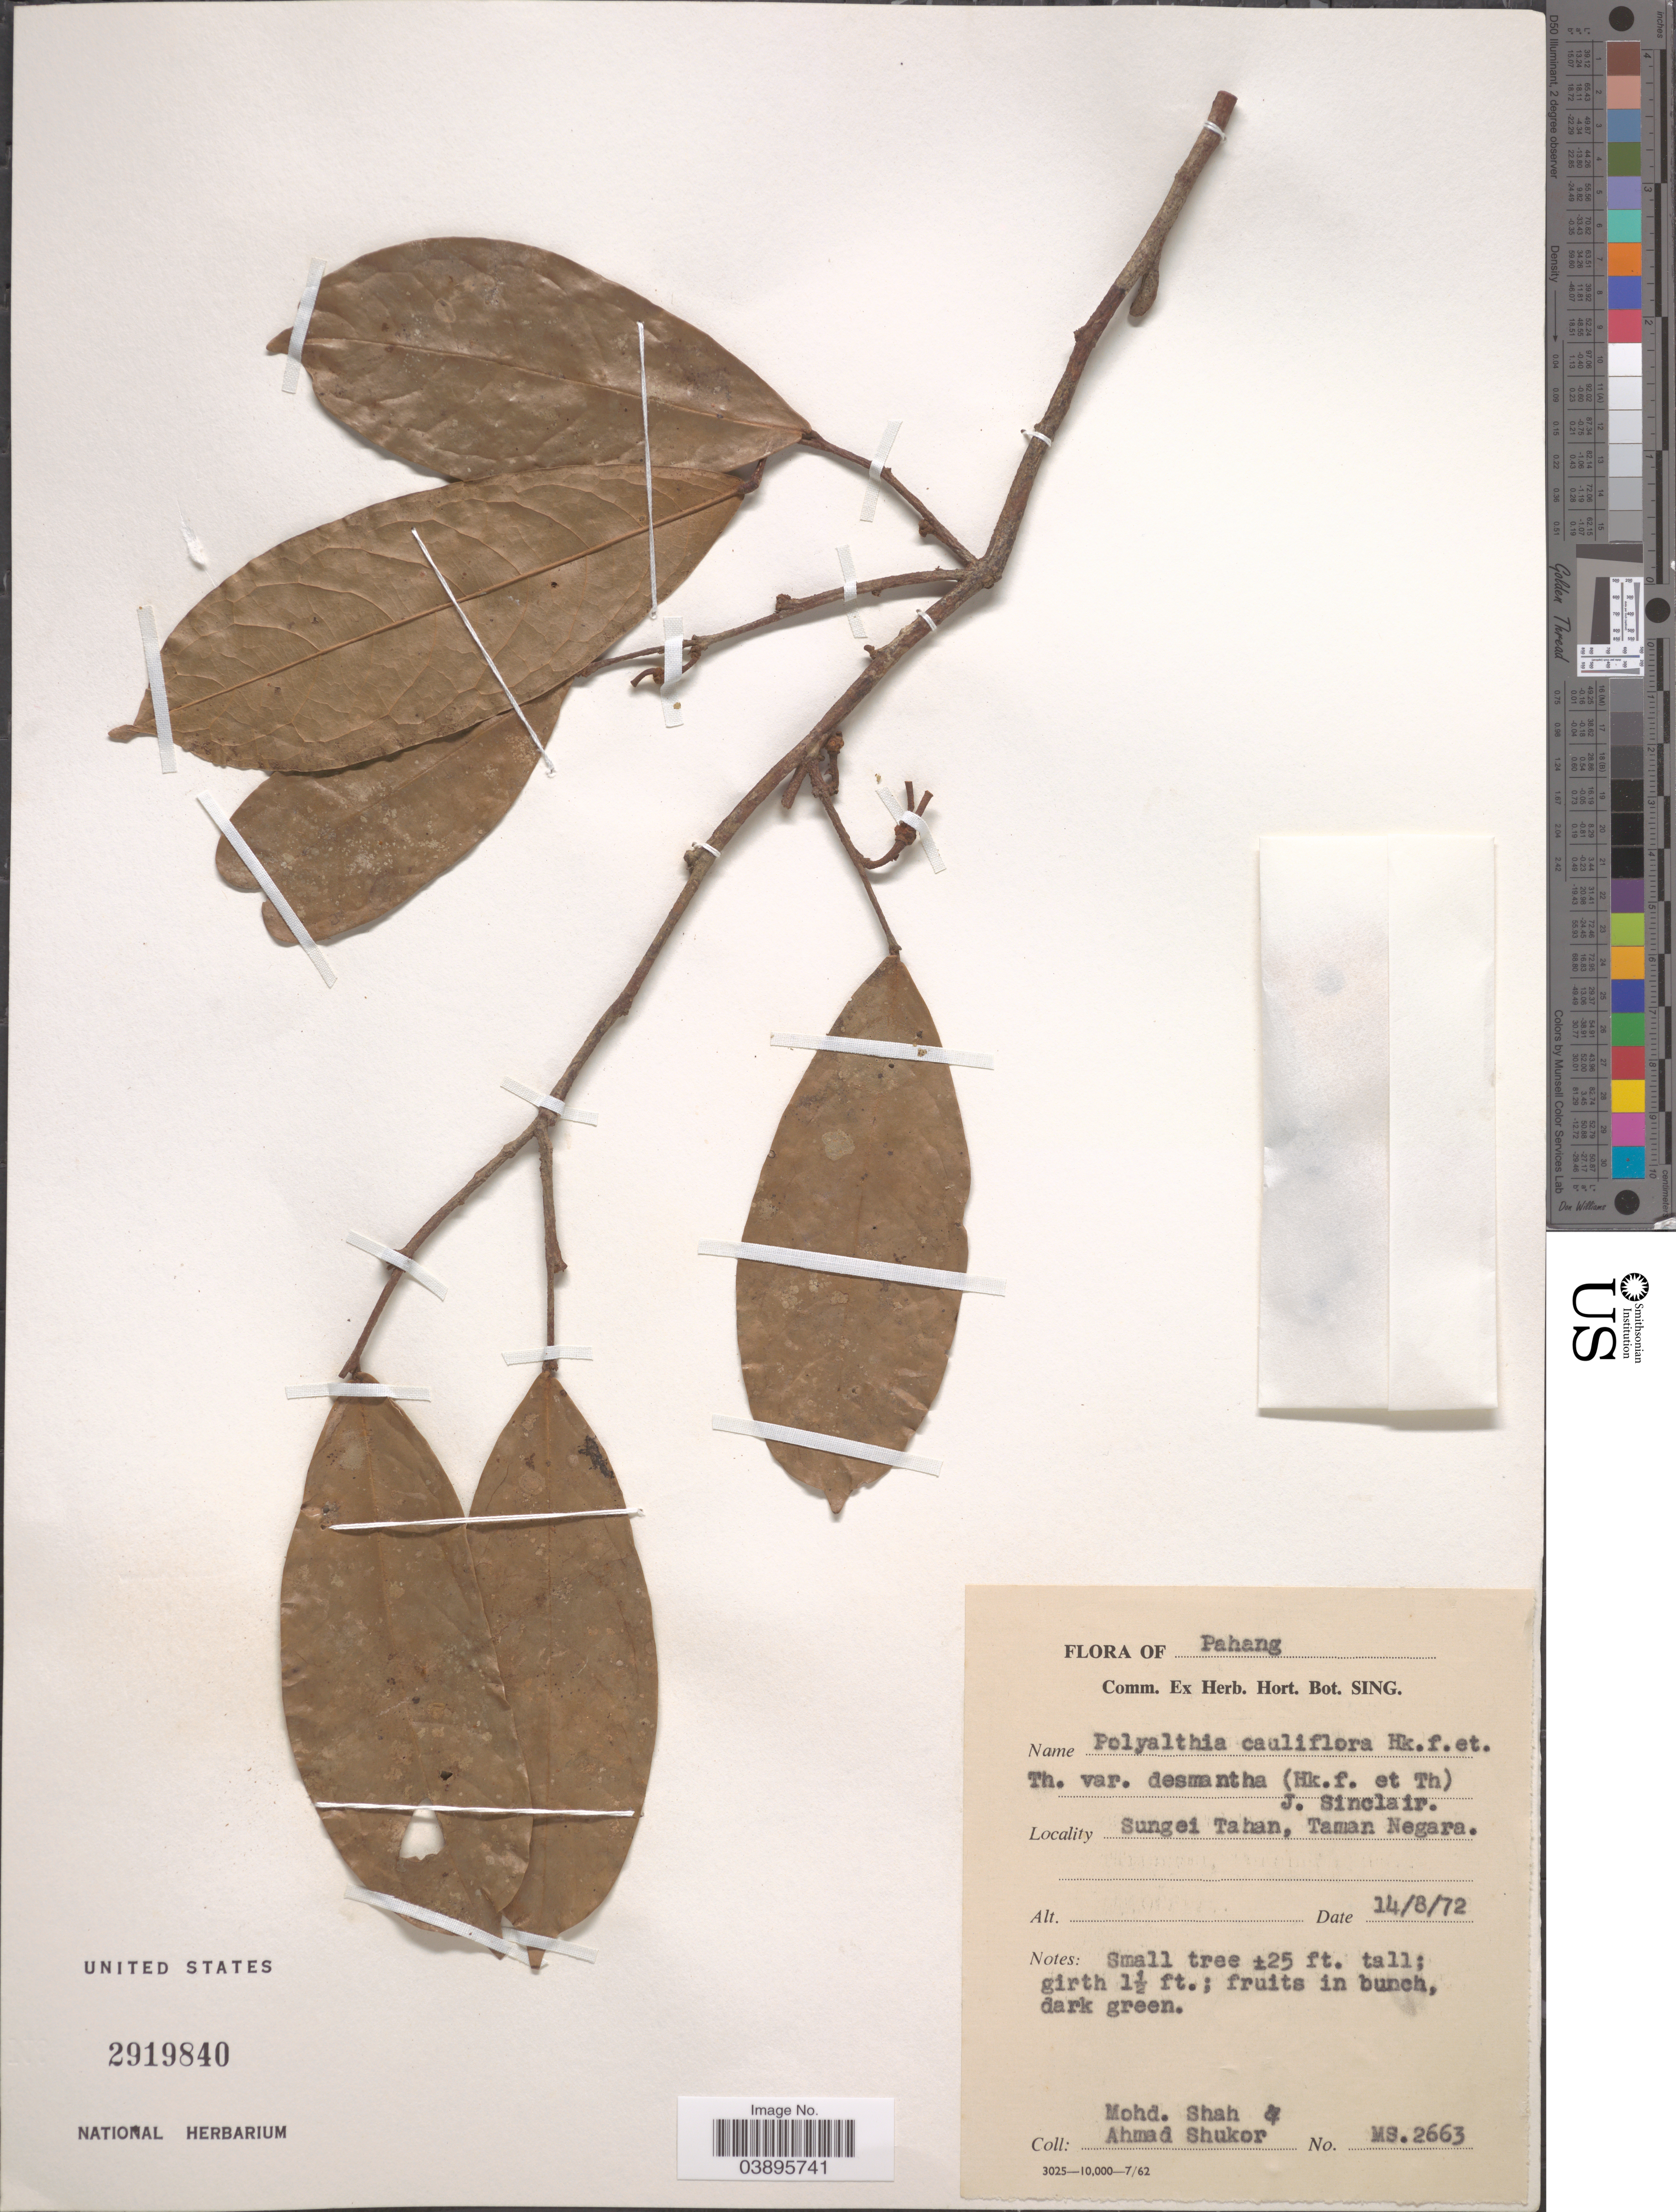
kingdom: Plantae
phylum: Tracheophyta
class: Magnoliopsida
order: Magnoliales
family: Annonaceae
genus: Polyalthia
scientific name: Polyalthia cauliflora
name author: Hook. f. & Thomson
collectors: M. Shah & A. Shukor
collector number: MS2663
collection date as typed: Transcribed d/m/y: 14/8/72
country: Malaysia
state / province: Pahang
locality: Sungei Tahan, Taman Negara.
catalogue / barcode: US 2919840